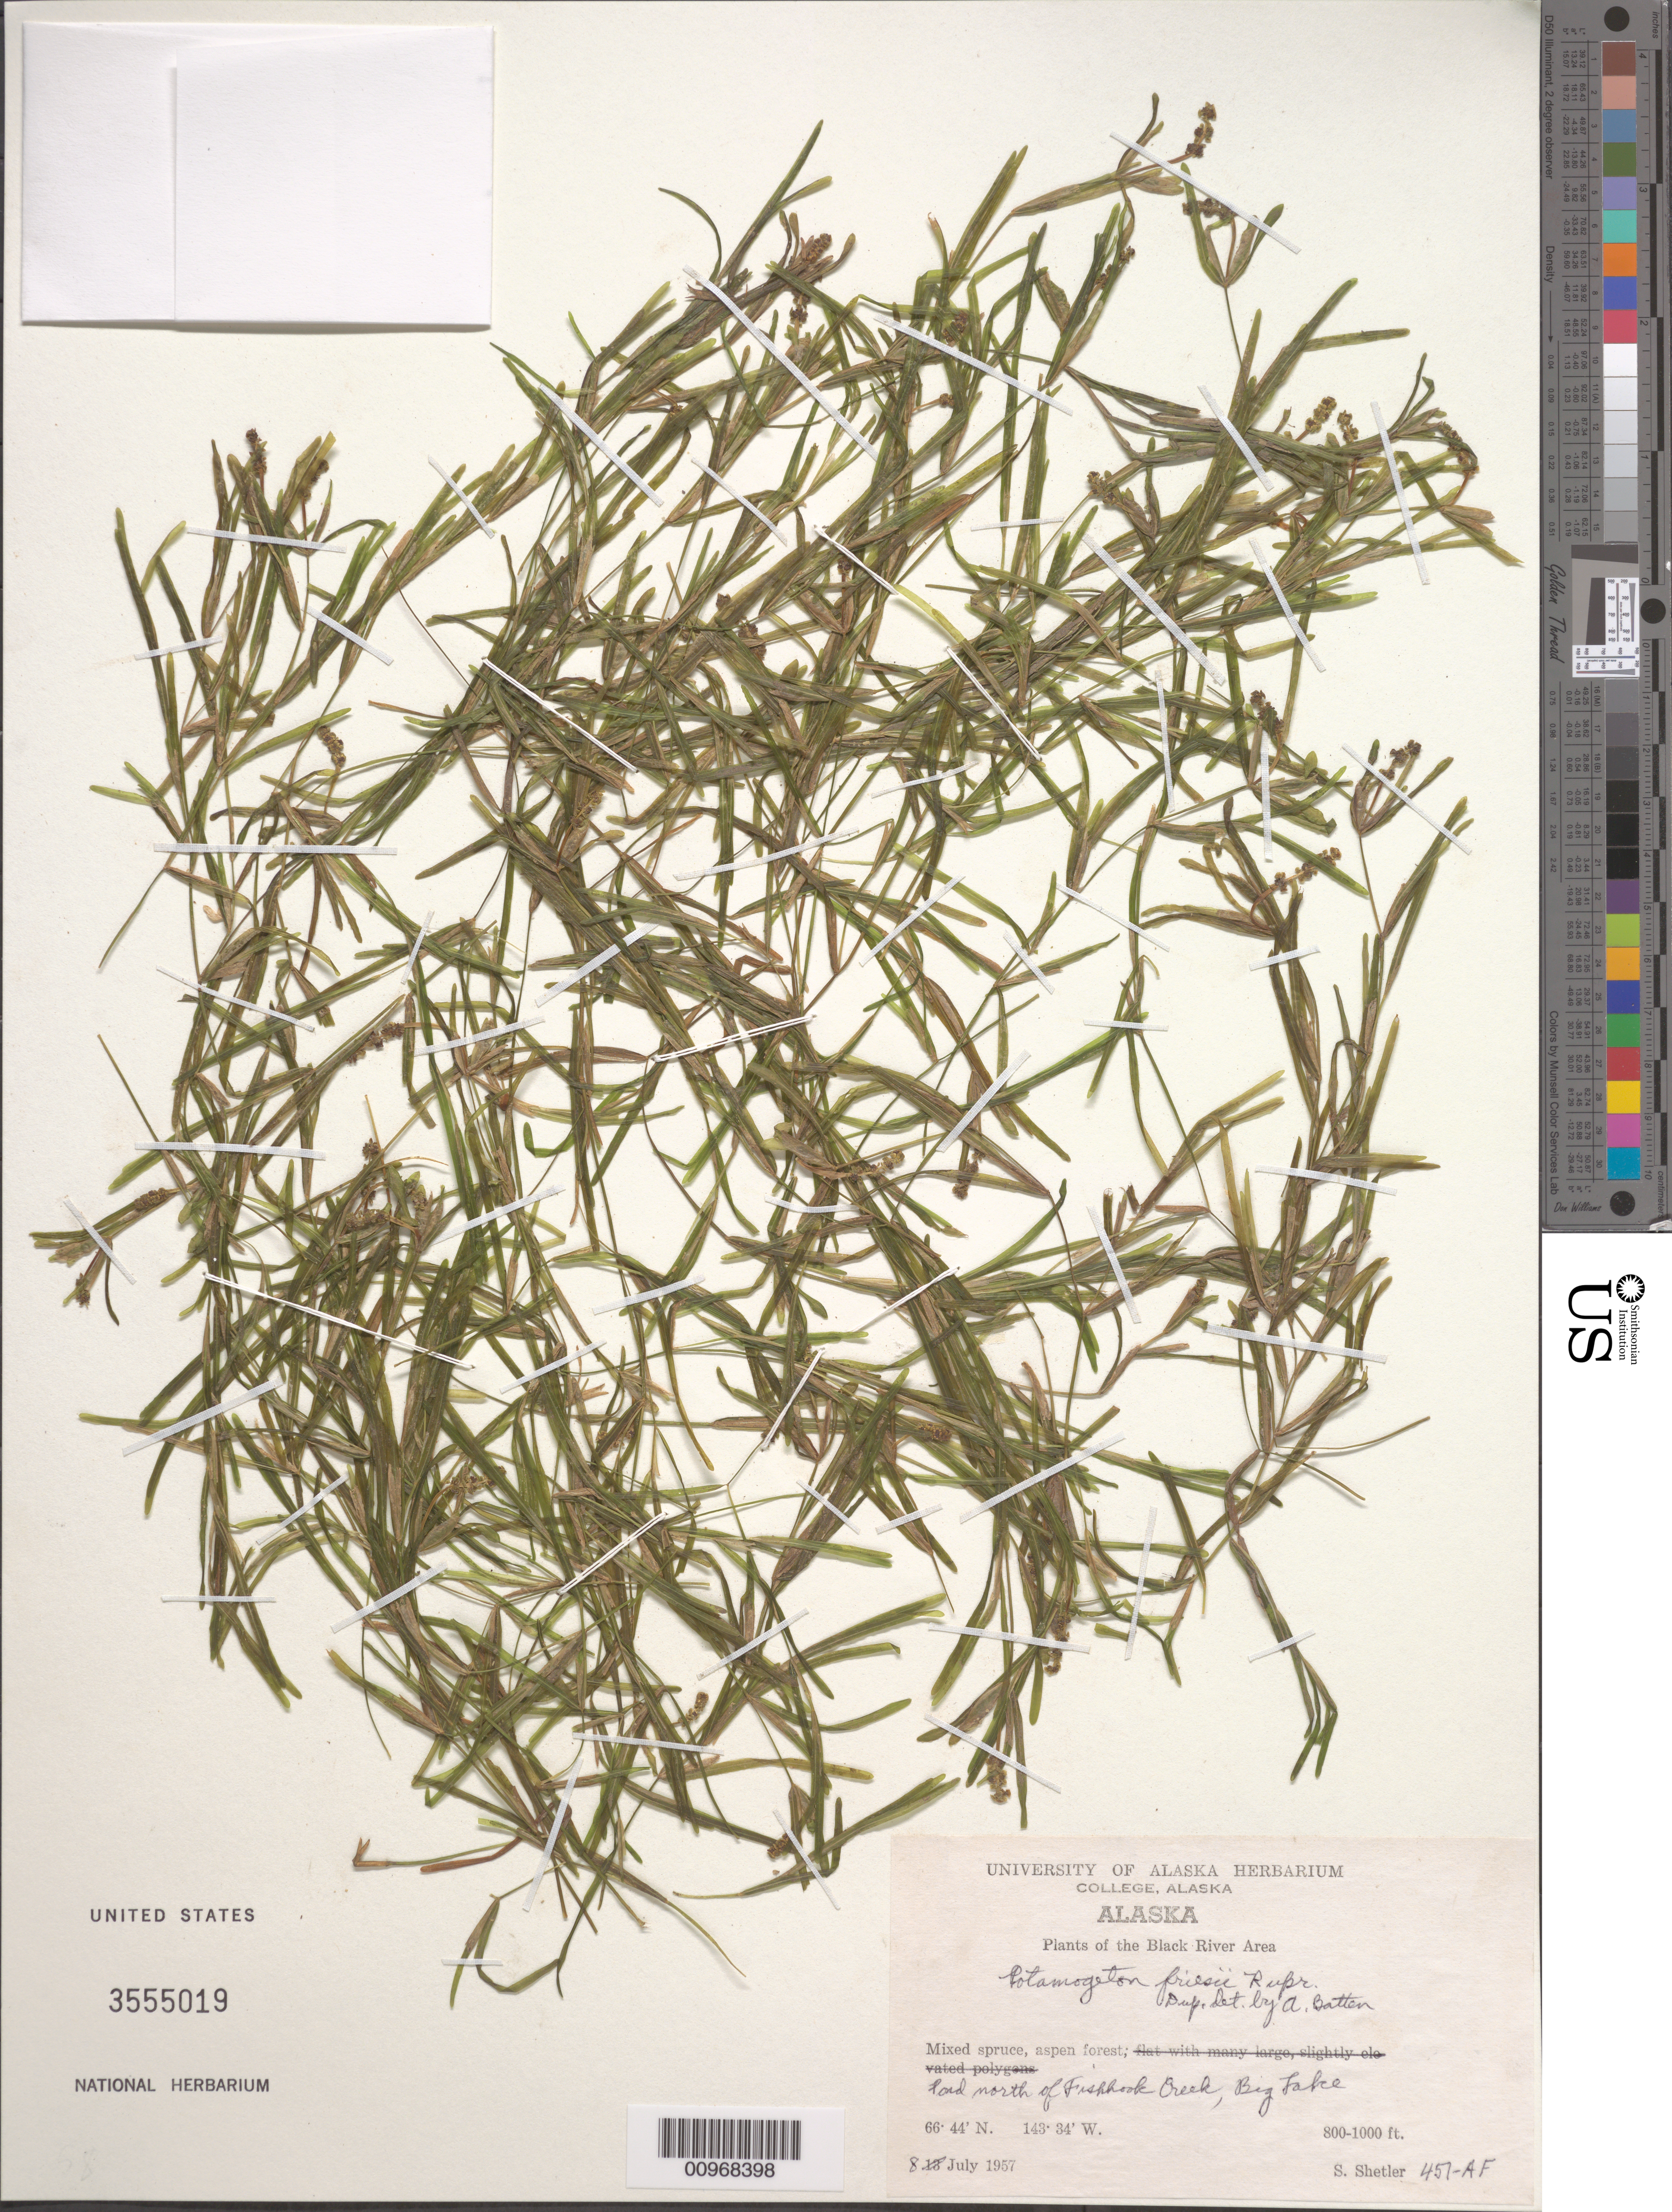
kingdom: Plantae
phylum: Tracheophyta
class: Liliopsida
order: Alismatales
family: Potamogetonaceae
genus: Potamogeton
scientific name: Potamogeton friesii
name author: Rupr.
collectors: S. Shetler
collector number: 451-AF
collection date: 1957-07-08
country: United States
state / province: Alaska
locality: The Black River Area. Pond north of Fishhook Creek, Big Lake.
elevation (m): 244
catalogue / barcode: US 3555019